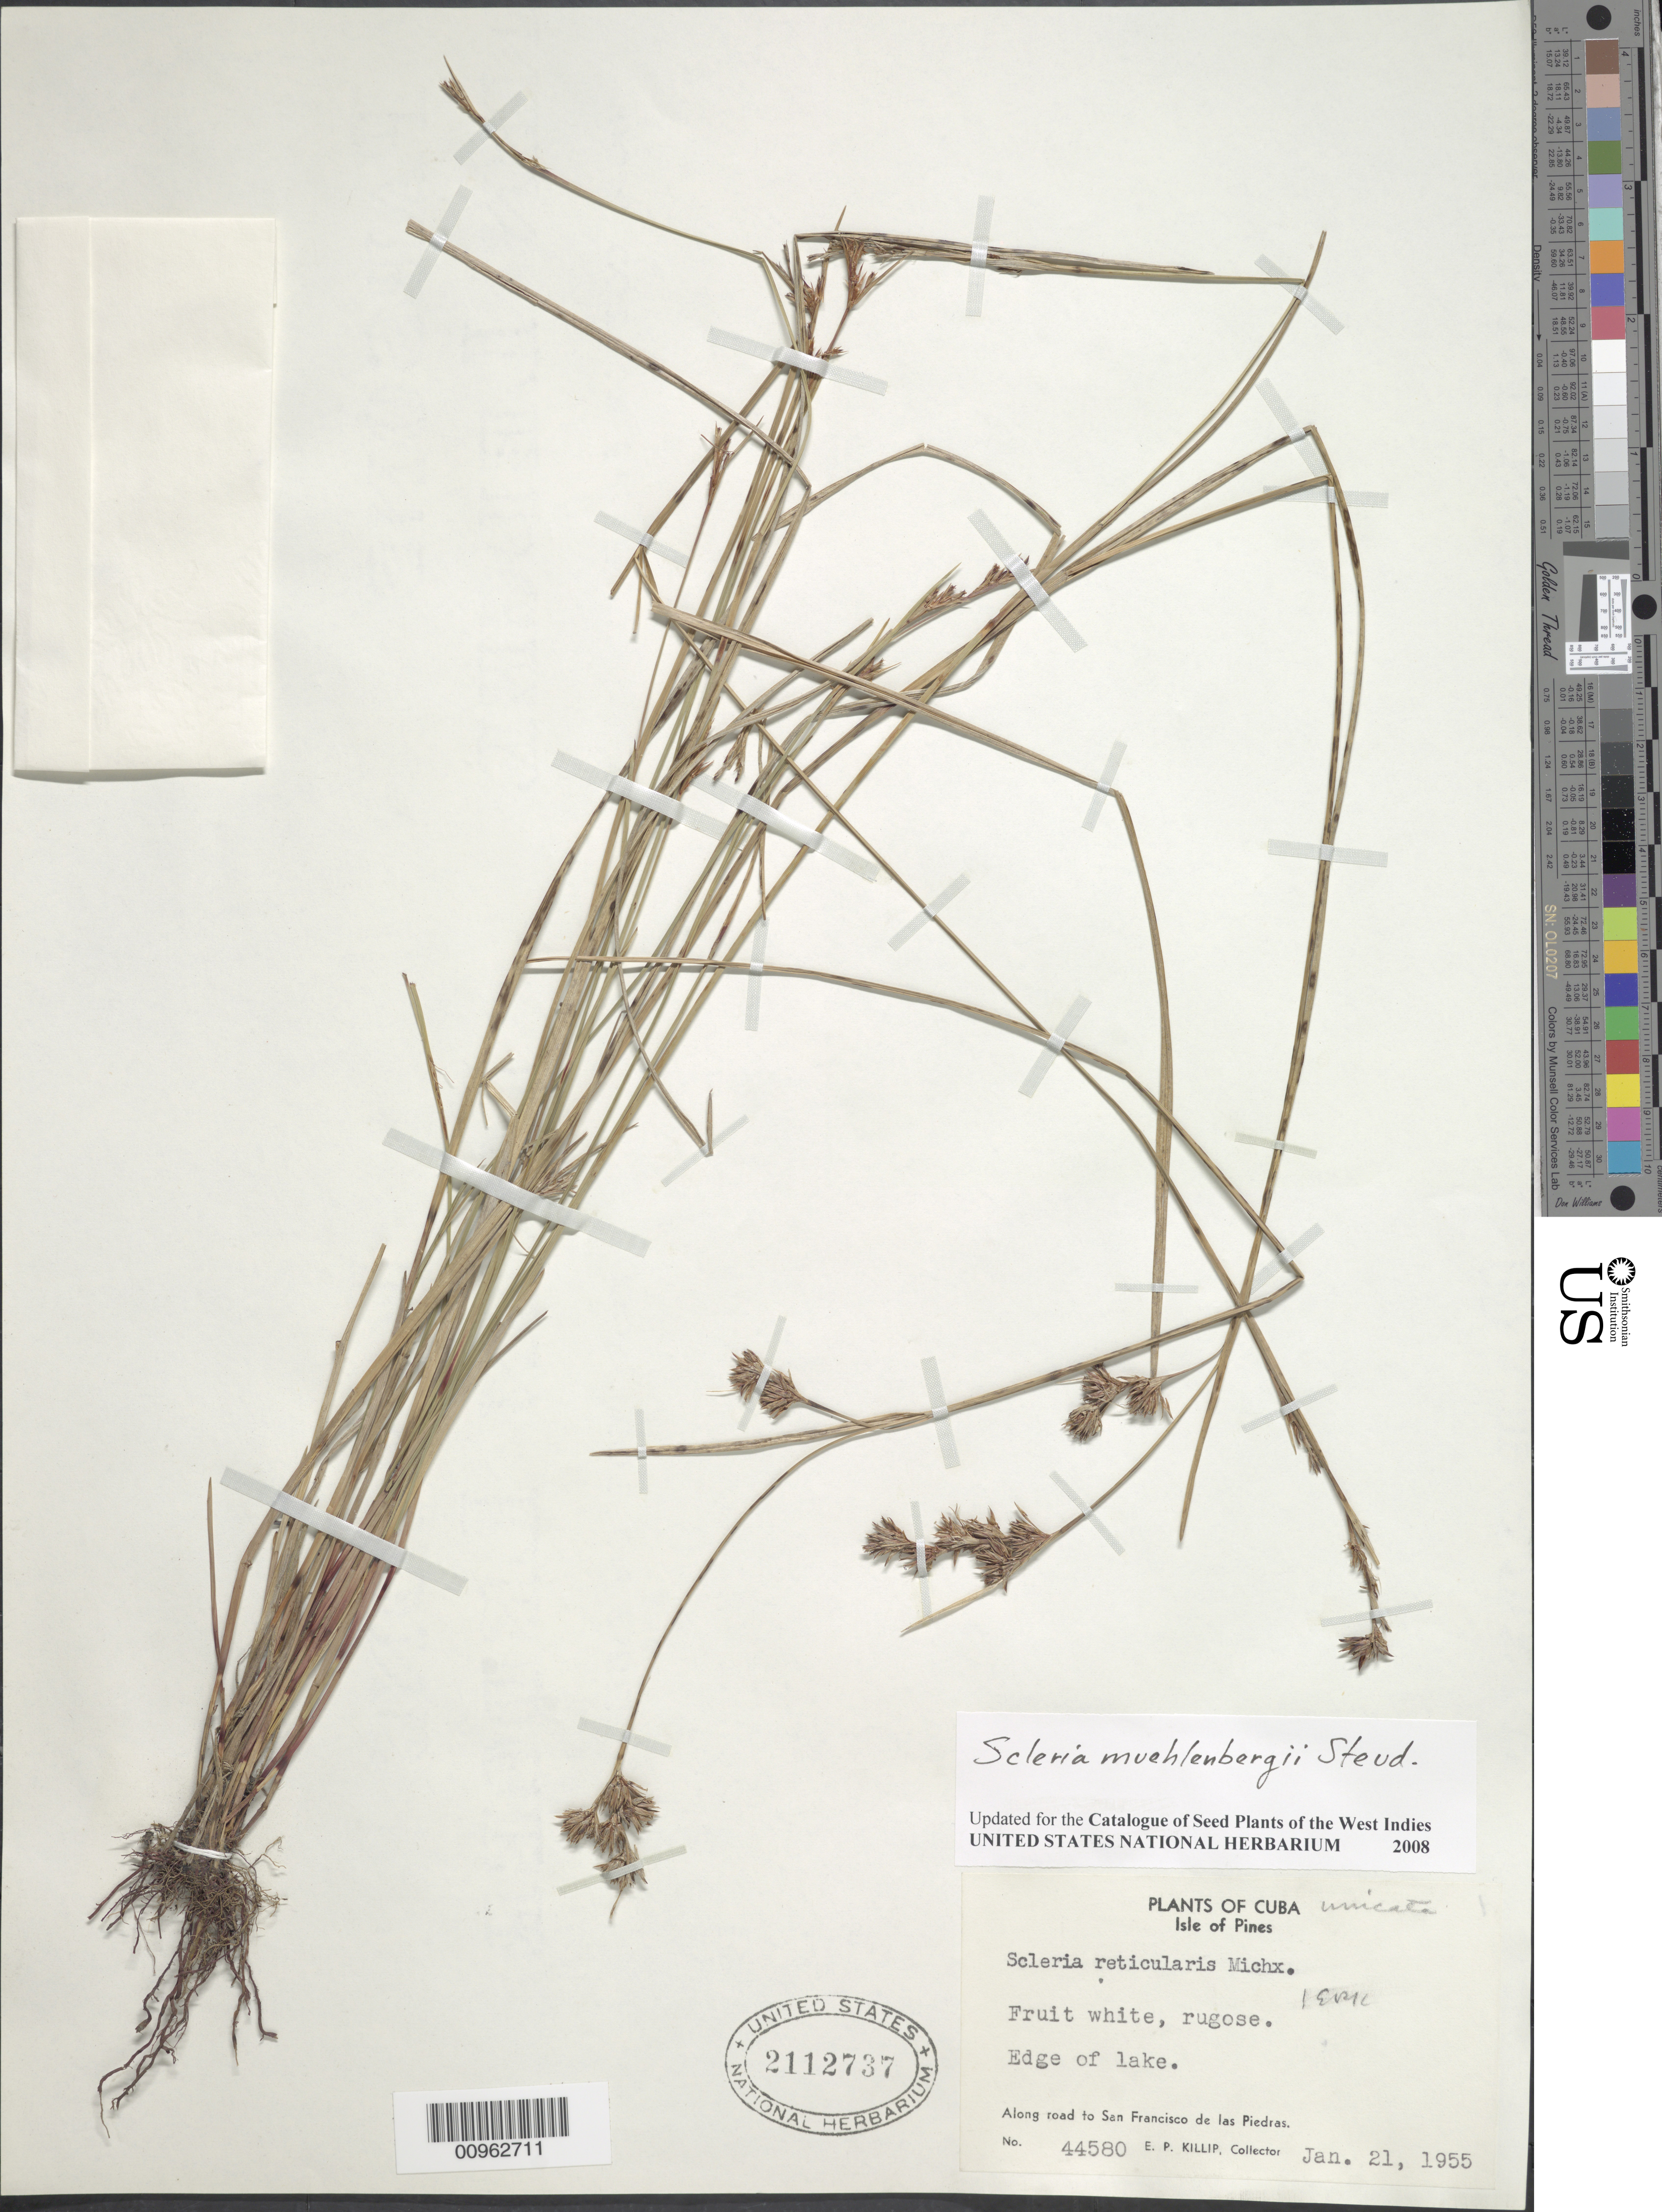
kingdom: Plantae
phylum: Tracheophyta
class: Liliopsida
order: Poales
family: Cyperaceae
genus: Scleria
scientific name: Scleria muehlenbergii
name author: Steud.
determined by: Strong, M. T., (US), Smithsonian Institution - National Museum of Natural History (UNITED STATES)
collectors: E. P. Killip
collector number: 44580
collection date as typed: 21 Jan 1955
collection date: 1955-01-21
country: Cuba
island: Isla de la Juventud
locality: Isle of Pines, Along road to San Francisco de las Piedras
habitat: Edge of lake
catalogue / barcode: US 2112737